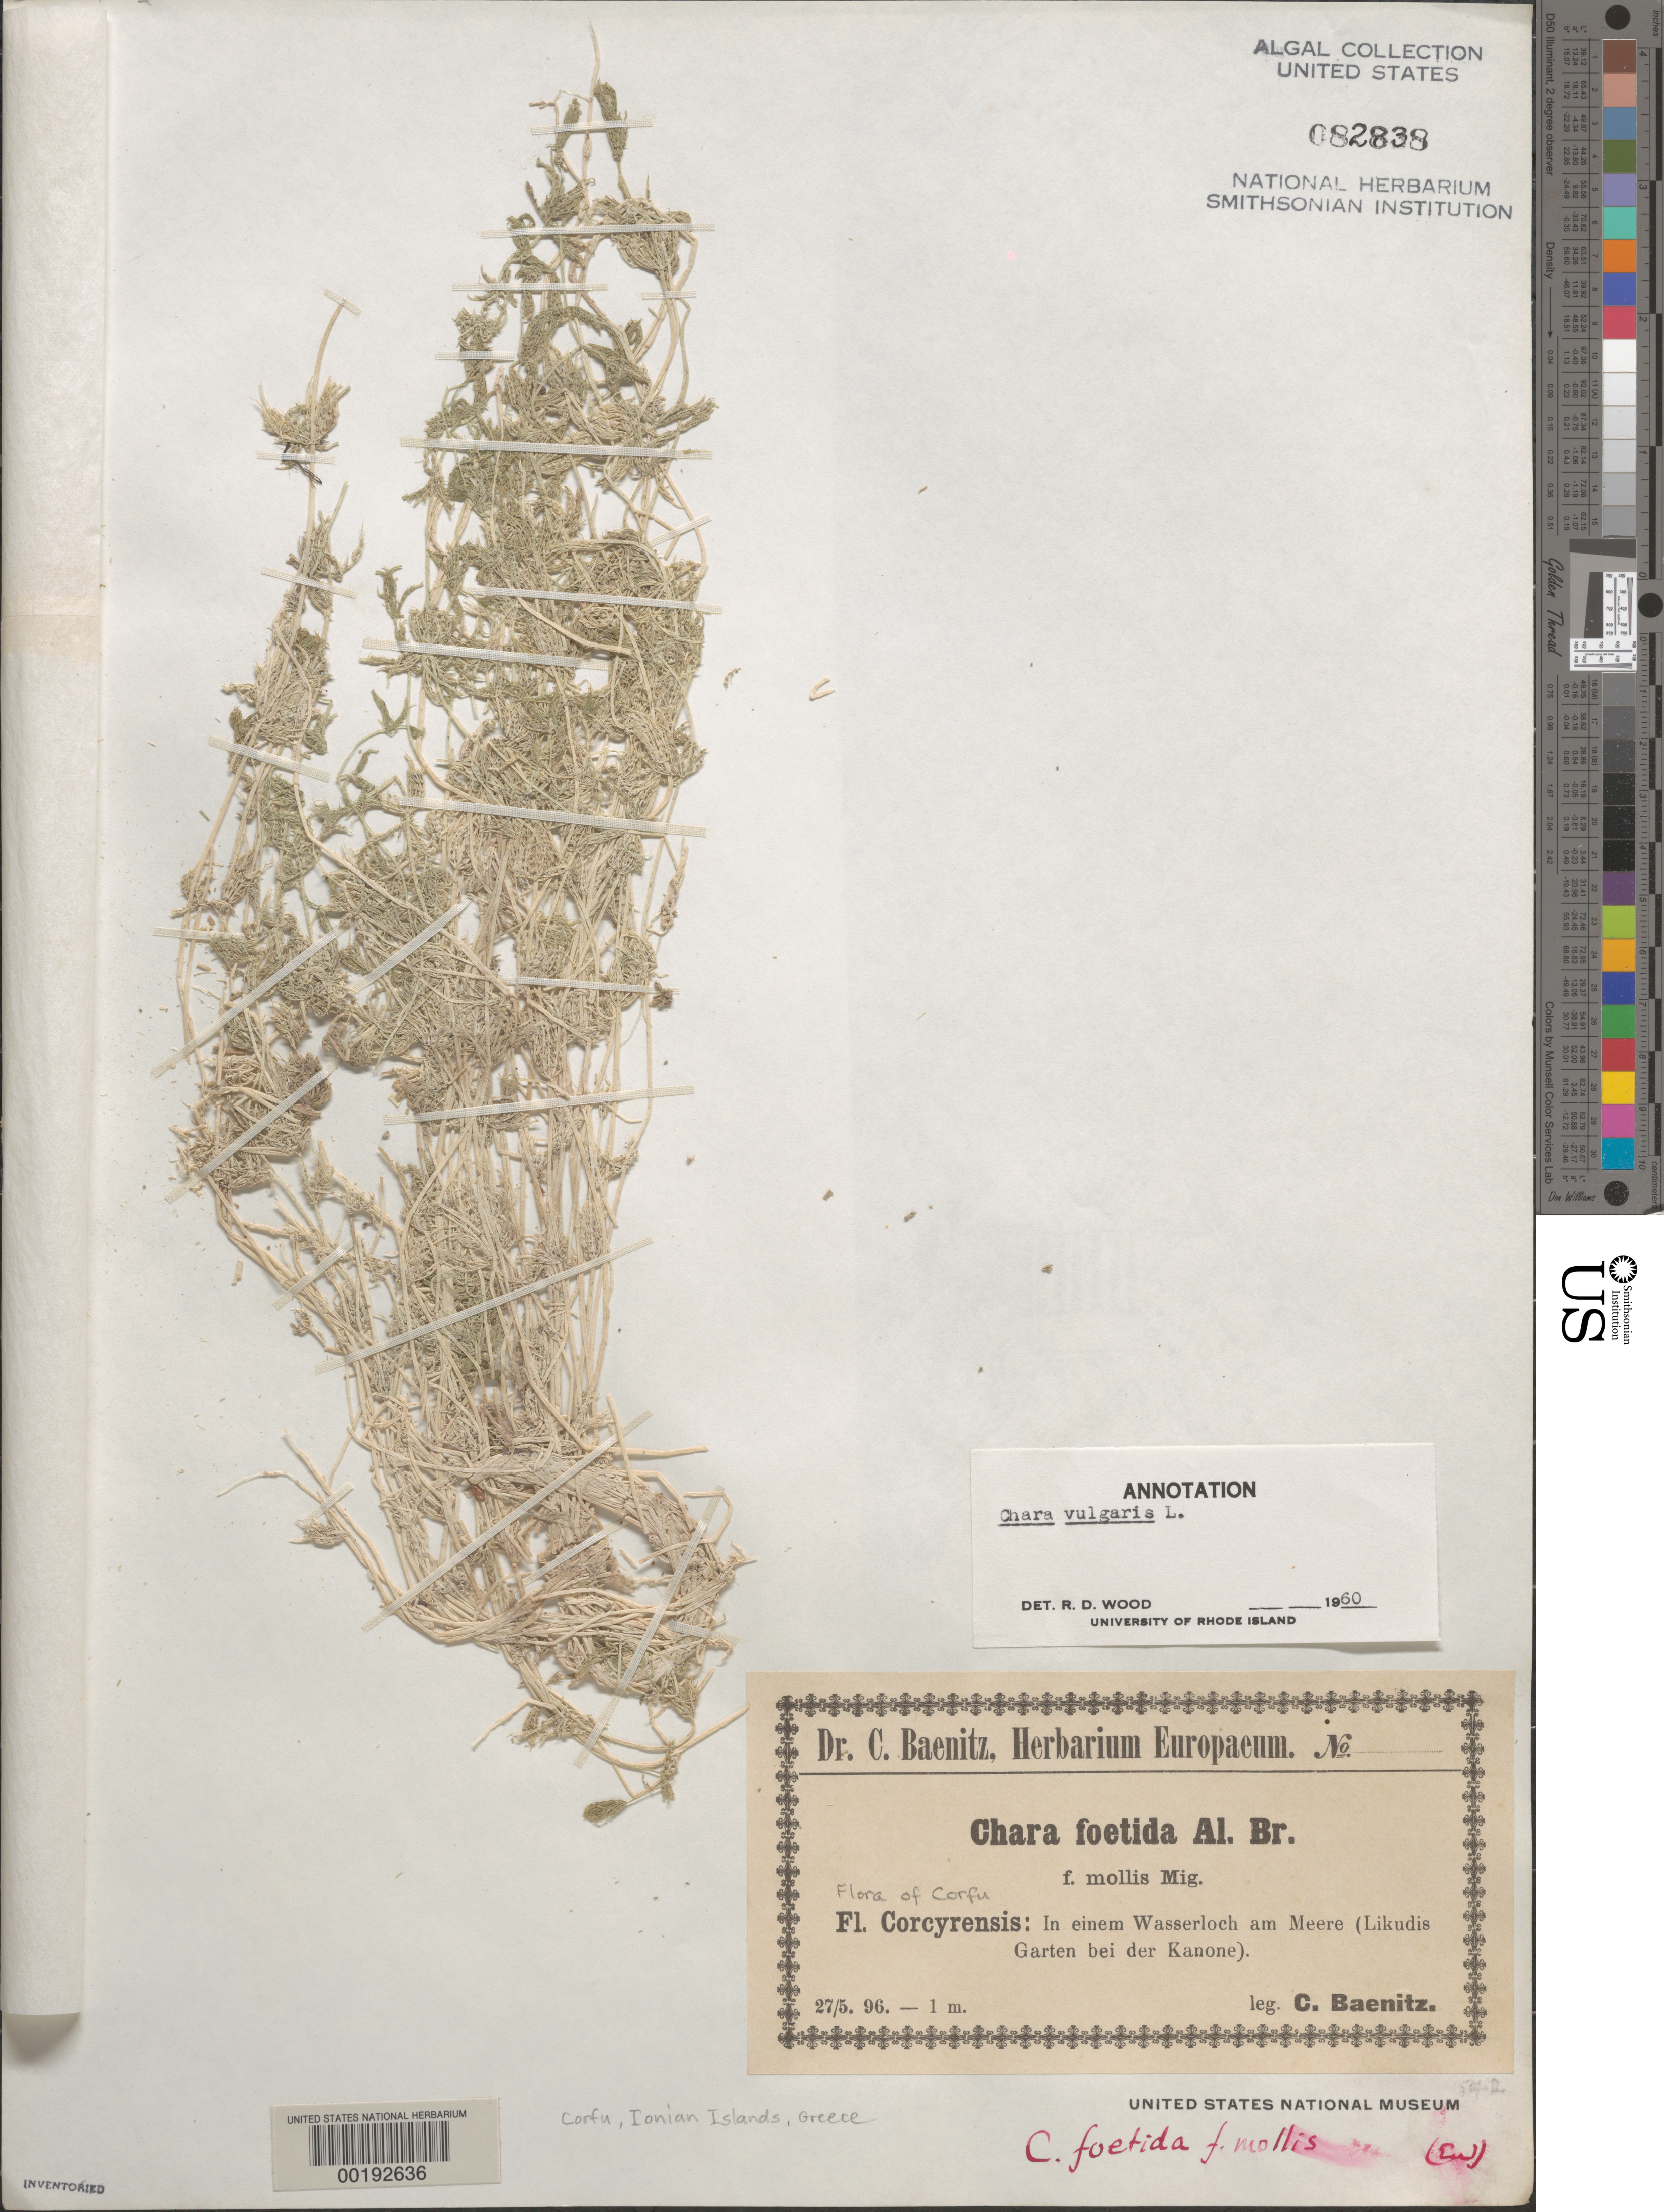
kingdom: Plantae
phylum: Charophyta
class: Charophyceae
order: Charales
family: Characeae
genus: Chara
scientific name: Chara vulgaris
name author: L.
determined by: Wood, R. D.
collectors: C. G. Baenitz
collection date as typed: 27 May 1896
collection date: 1896-05-27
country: Greece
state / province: Ionian Islands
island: Corfu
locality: Likudis Garden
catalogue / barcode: US 82838